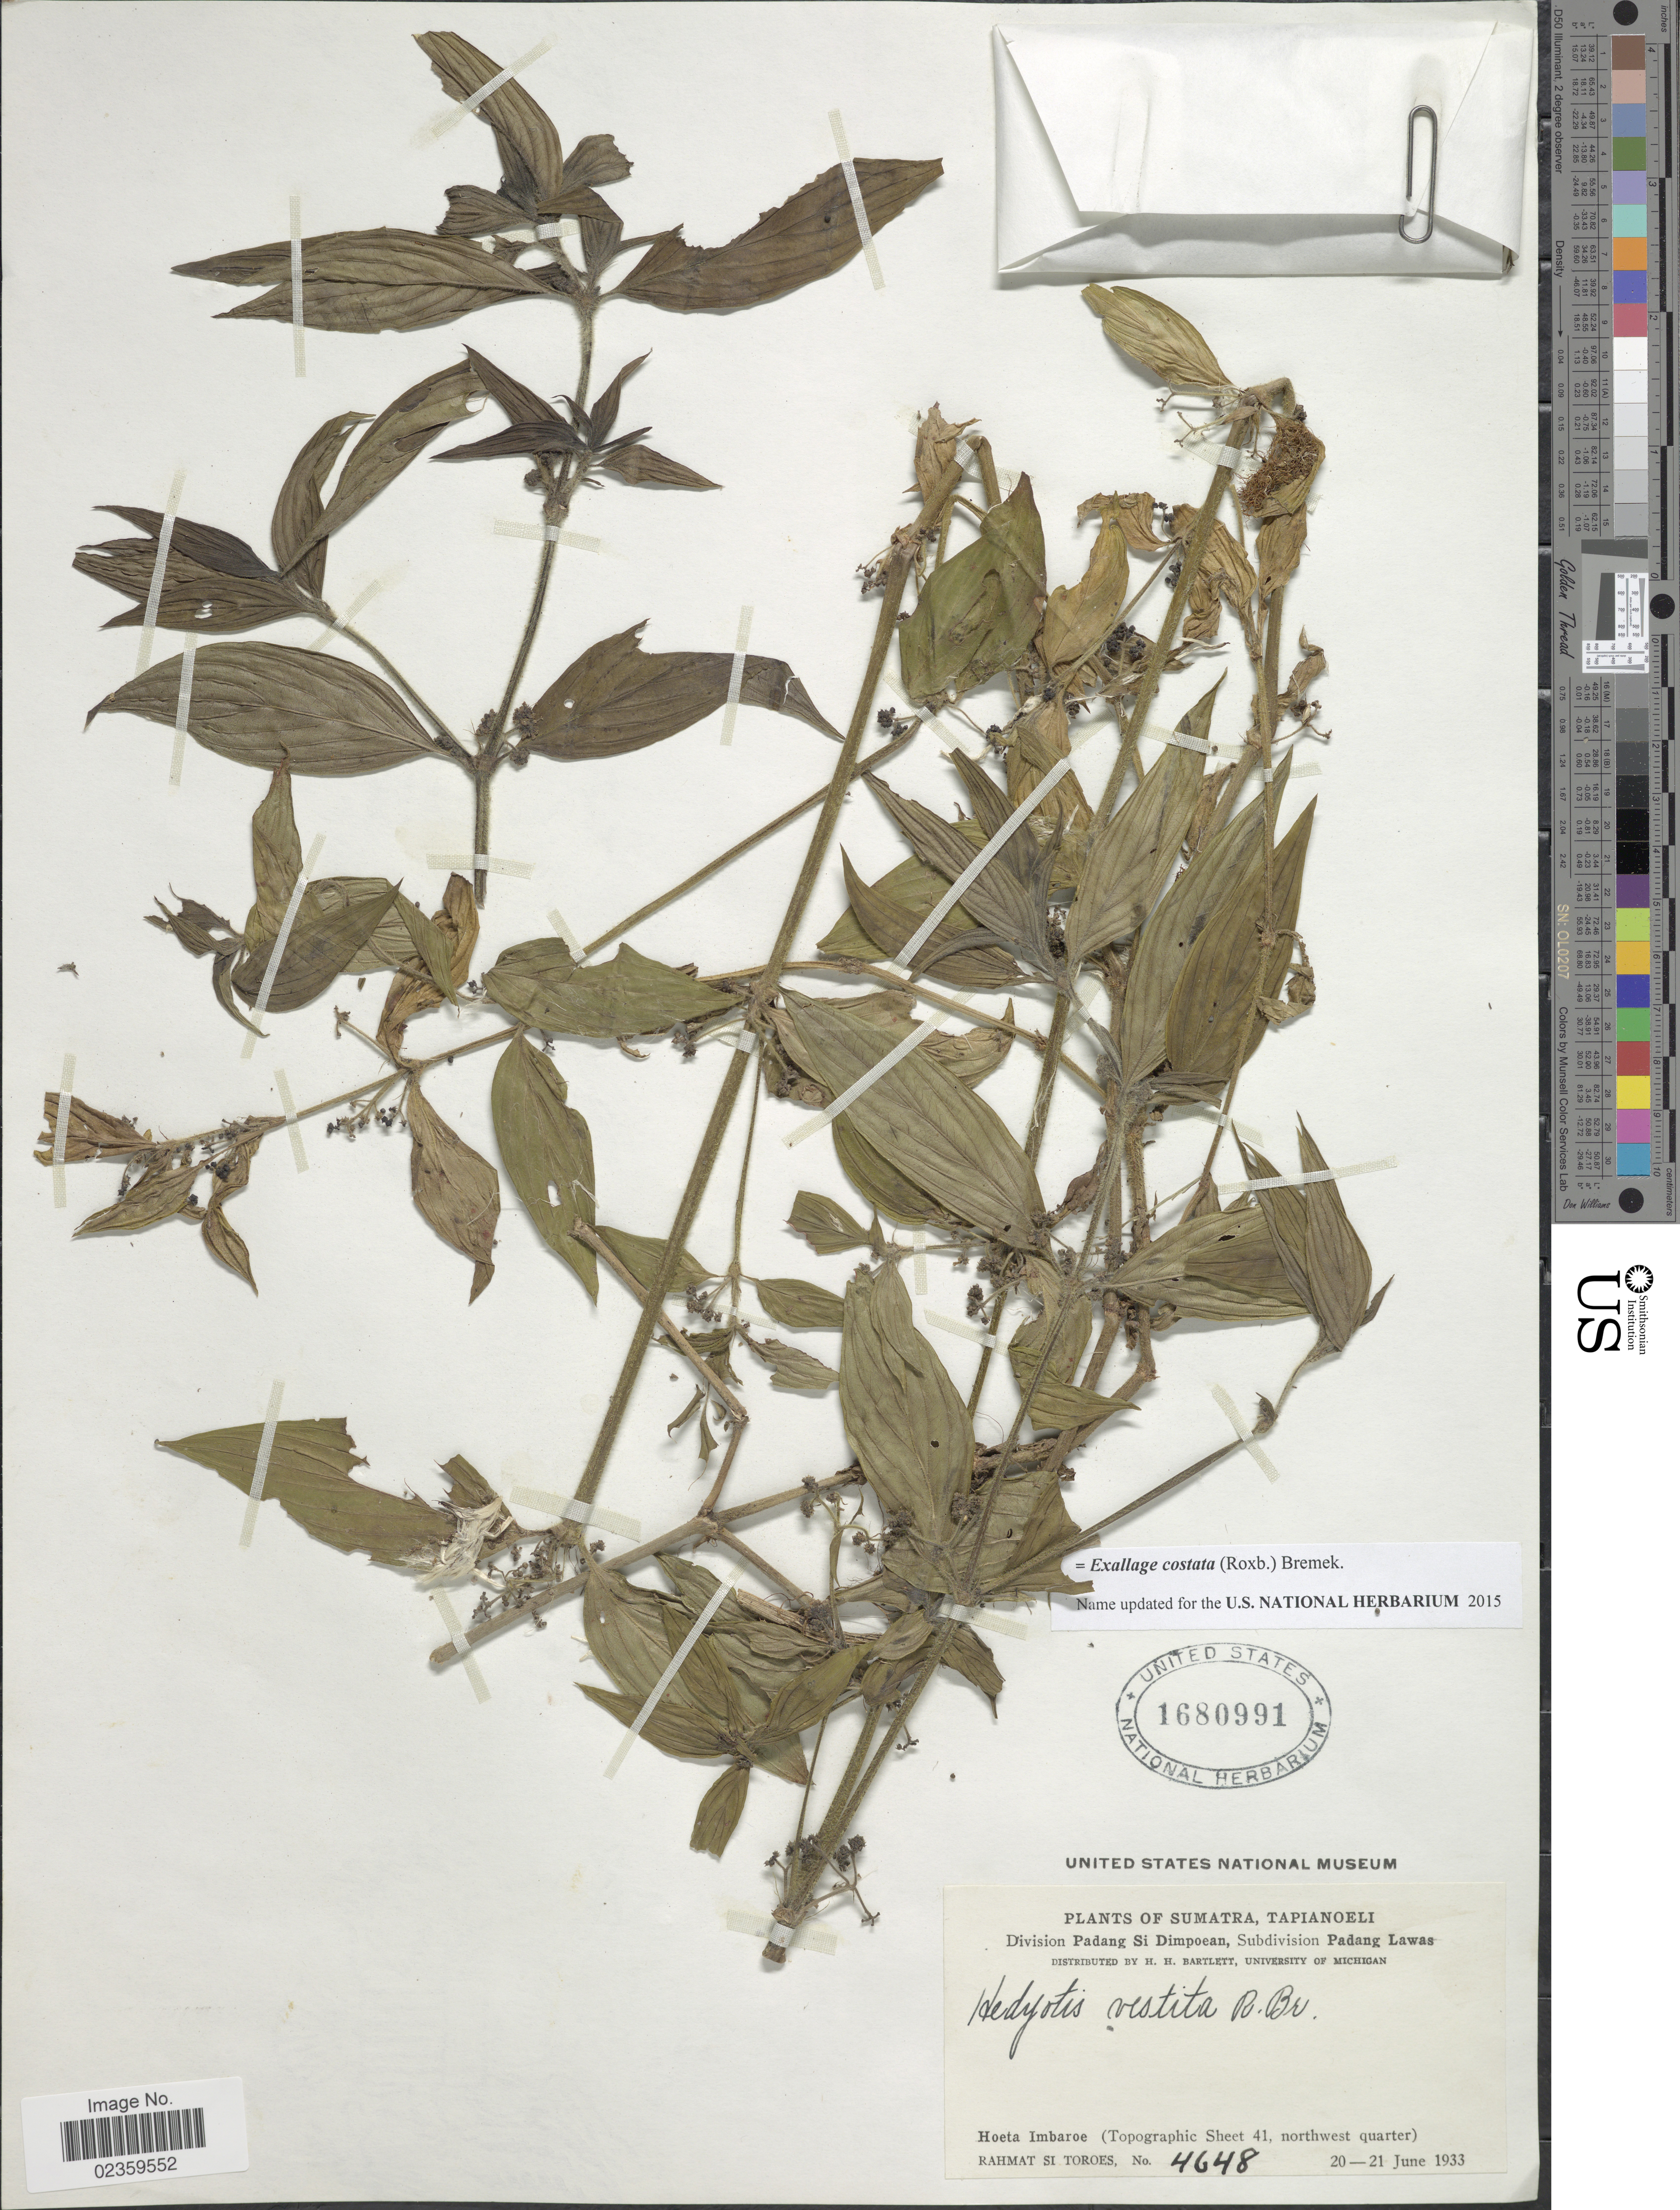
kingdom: Plantae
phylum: Tracheophyta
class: Magnoliopsida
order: Gentianales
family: Rubiaceae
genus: Exallage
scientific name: Exallage costata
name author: (Roxb.) Bremek.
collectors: Rahmat Si Boeea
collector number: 4648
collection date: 1933-06-20/1933-06-21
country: Indonesia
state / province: Sumatra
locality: Sumatra, Tapianoeli. Division Padang Si Dimpoean, Subdivision Padang Lawas. Hoeta Imbaroe (Topographic Sheet 41, northwest quarter)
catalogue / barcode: US 1680991